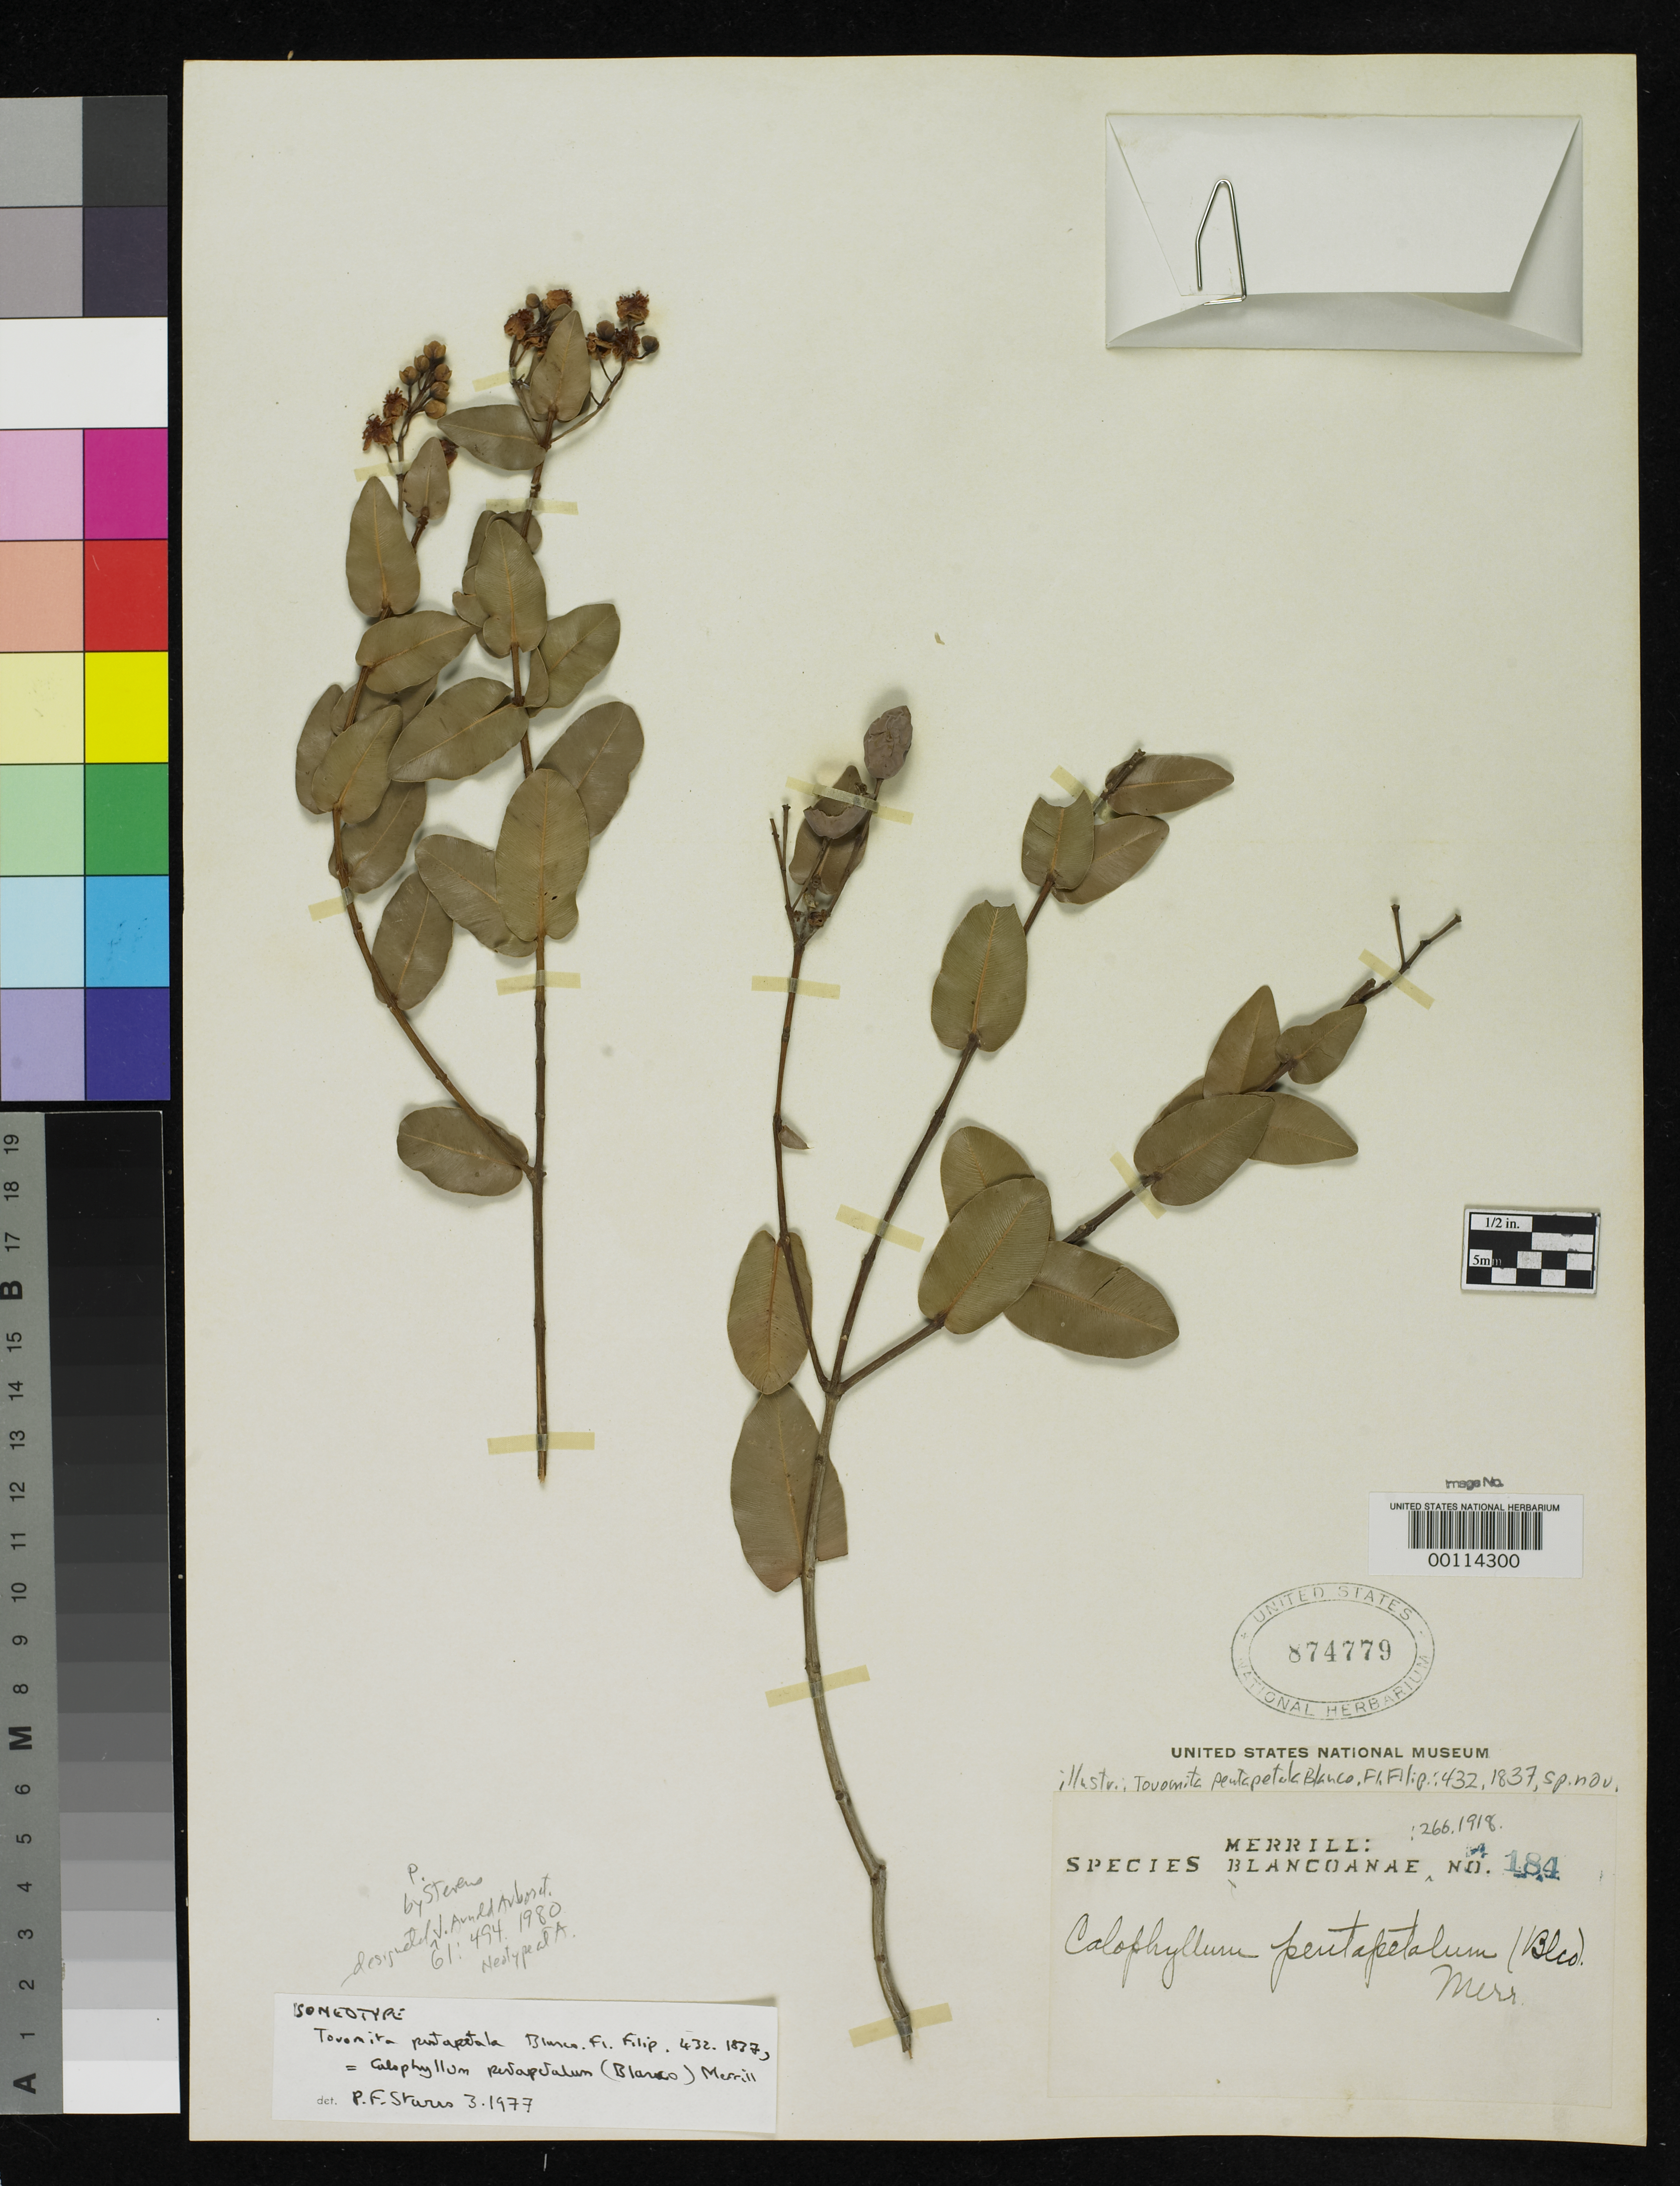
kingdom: Plantae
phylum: Tracheophyta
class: Magnoliopsida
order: Malpighiales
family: Clusiaceae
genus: Tovomita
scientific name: Tovomita pentapetala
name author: Blanco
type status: Isoneotype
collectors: E. D. Merrill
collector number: Sp. Blancoan. 0184 (B.S. 28070)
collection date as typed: Oct 1914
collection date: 1914-10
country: Philippines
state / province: National Capital Region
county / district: Manila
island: Luzon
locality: Fort mckinley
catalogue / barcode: US 874779